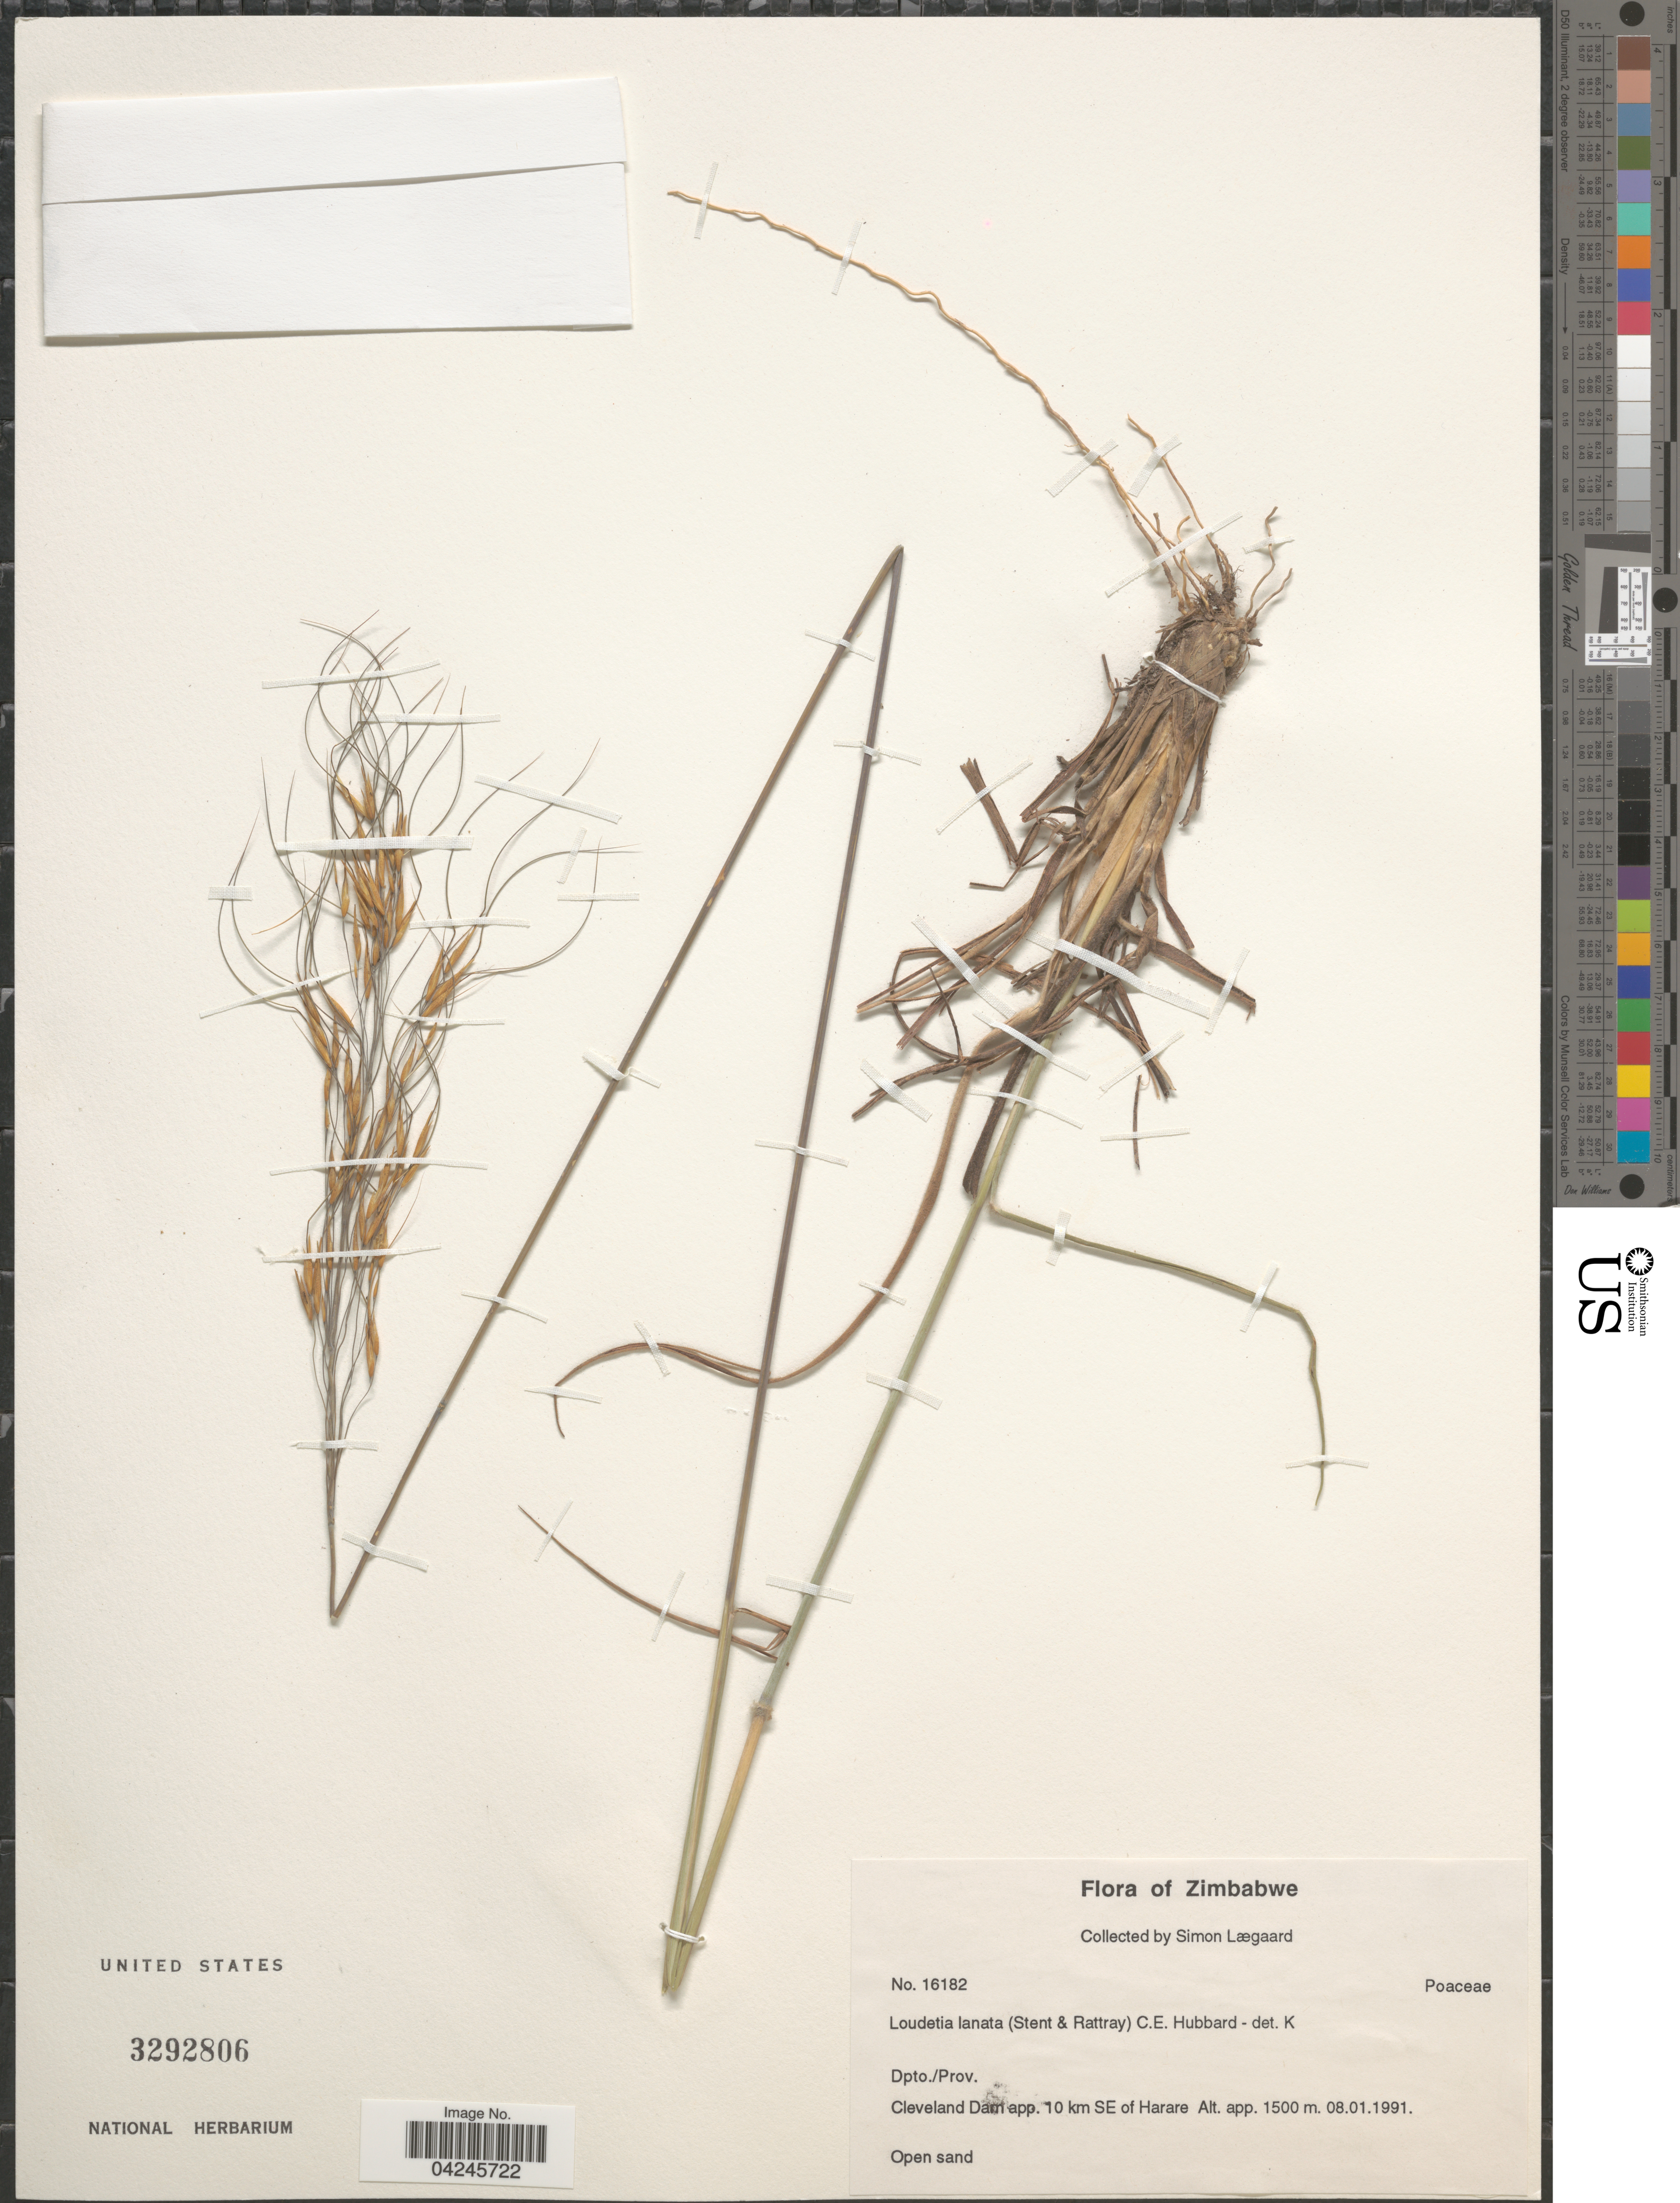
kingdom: Plantae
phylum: Tracheophyta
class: Liliopsida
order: Poales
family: Poaceae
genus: Loudetia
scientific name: Loudetia lanata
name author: (Stent & J.M. Rattray) C. E. Hubb.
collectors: S. Lægaard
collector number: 16182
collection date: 1991-01-08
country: Zimbabwe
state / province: Harare (city)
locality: Cleveland Dam app. 10 km SE of Harare.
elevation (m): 1500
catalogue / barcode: US 3292806